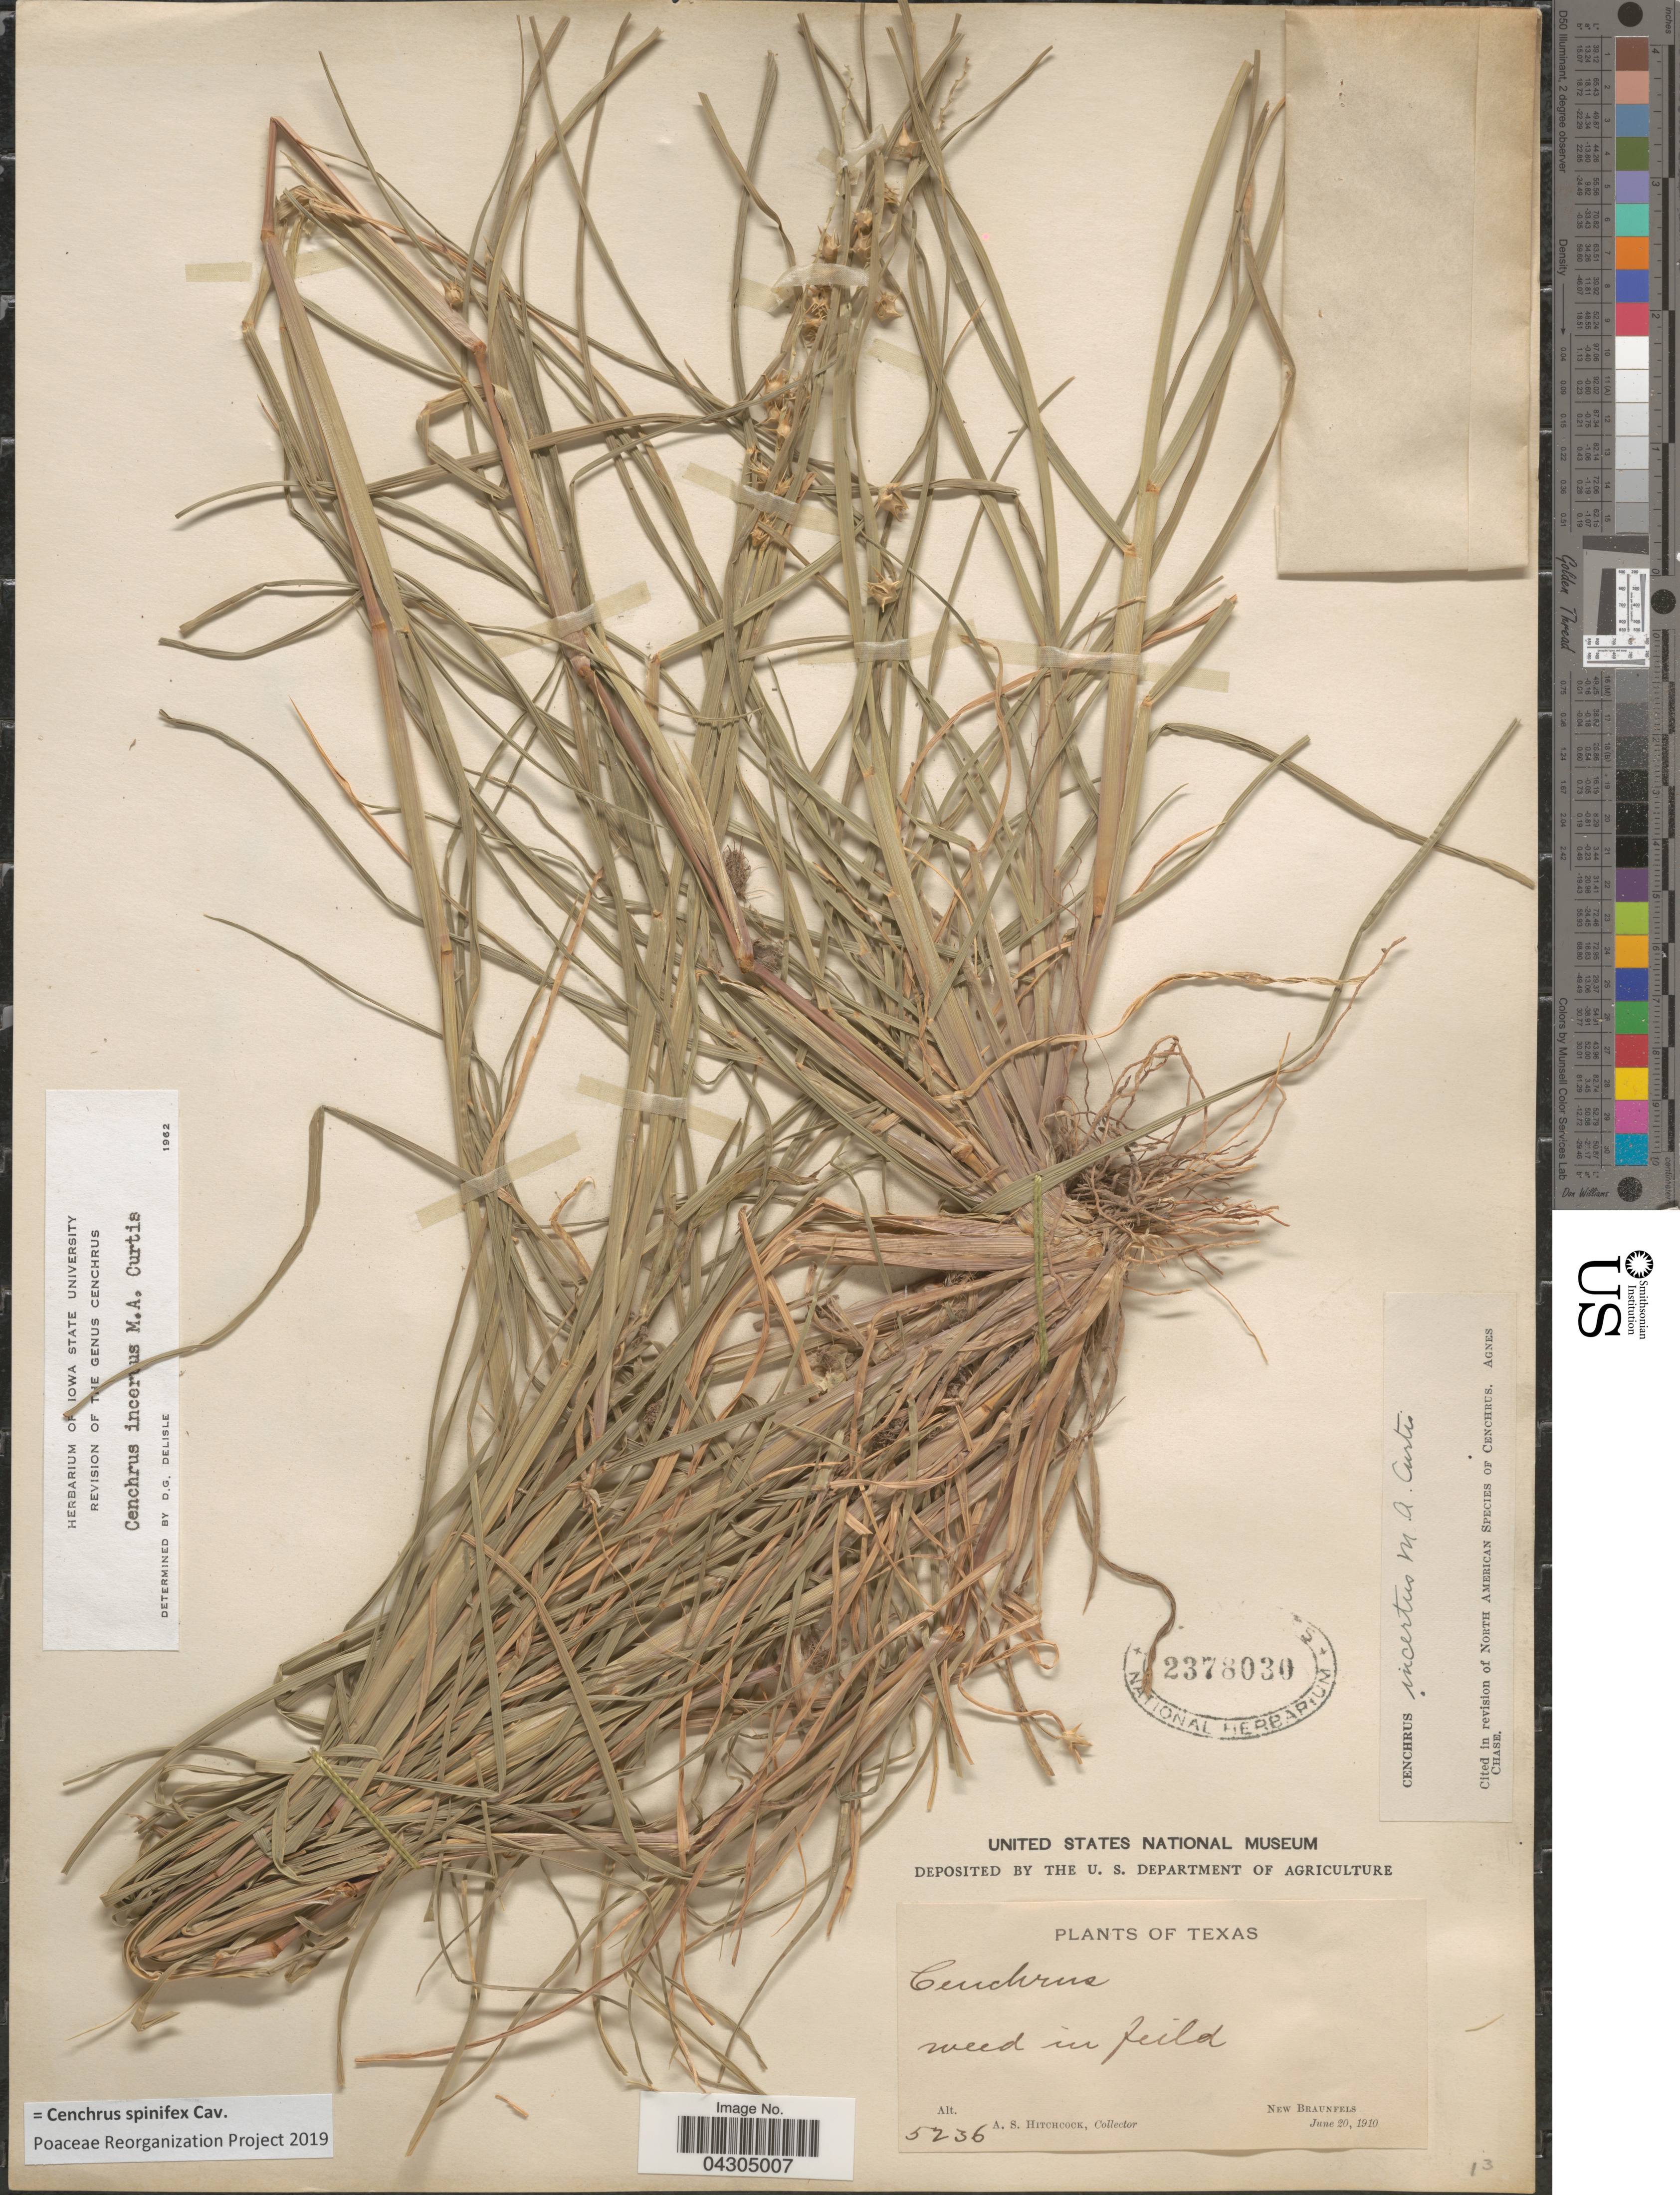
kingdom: Plantae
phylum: Tracheophyta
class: Liliopsida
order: Poales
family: Poaceae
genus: Cenchrus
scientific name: Cenchrus spinifex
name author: Cav.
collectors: A. S. Hitchcock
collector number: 5236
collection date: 1910-06-20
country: United States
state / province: Texas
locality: New Braunfels.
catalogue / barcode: US 2378030